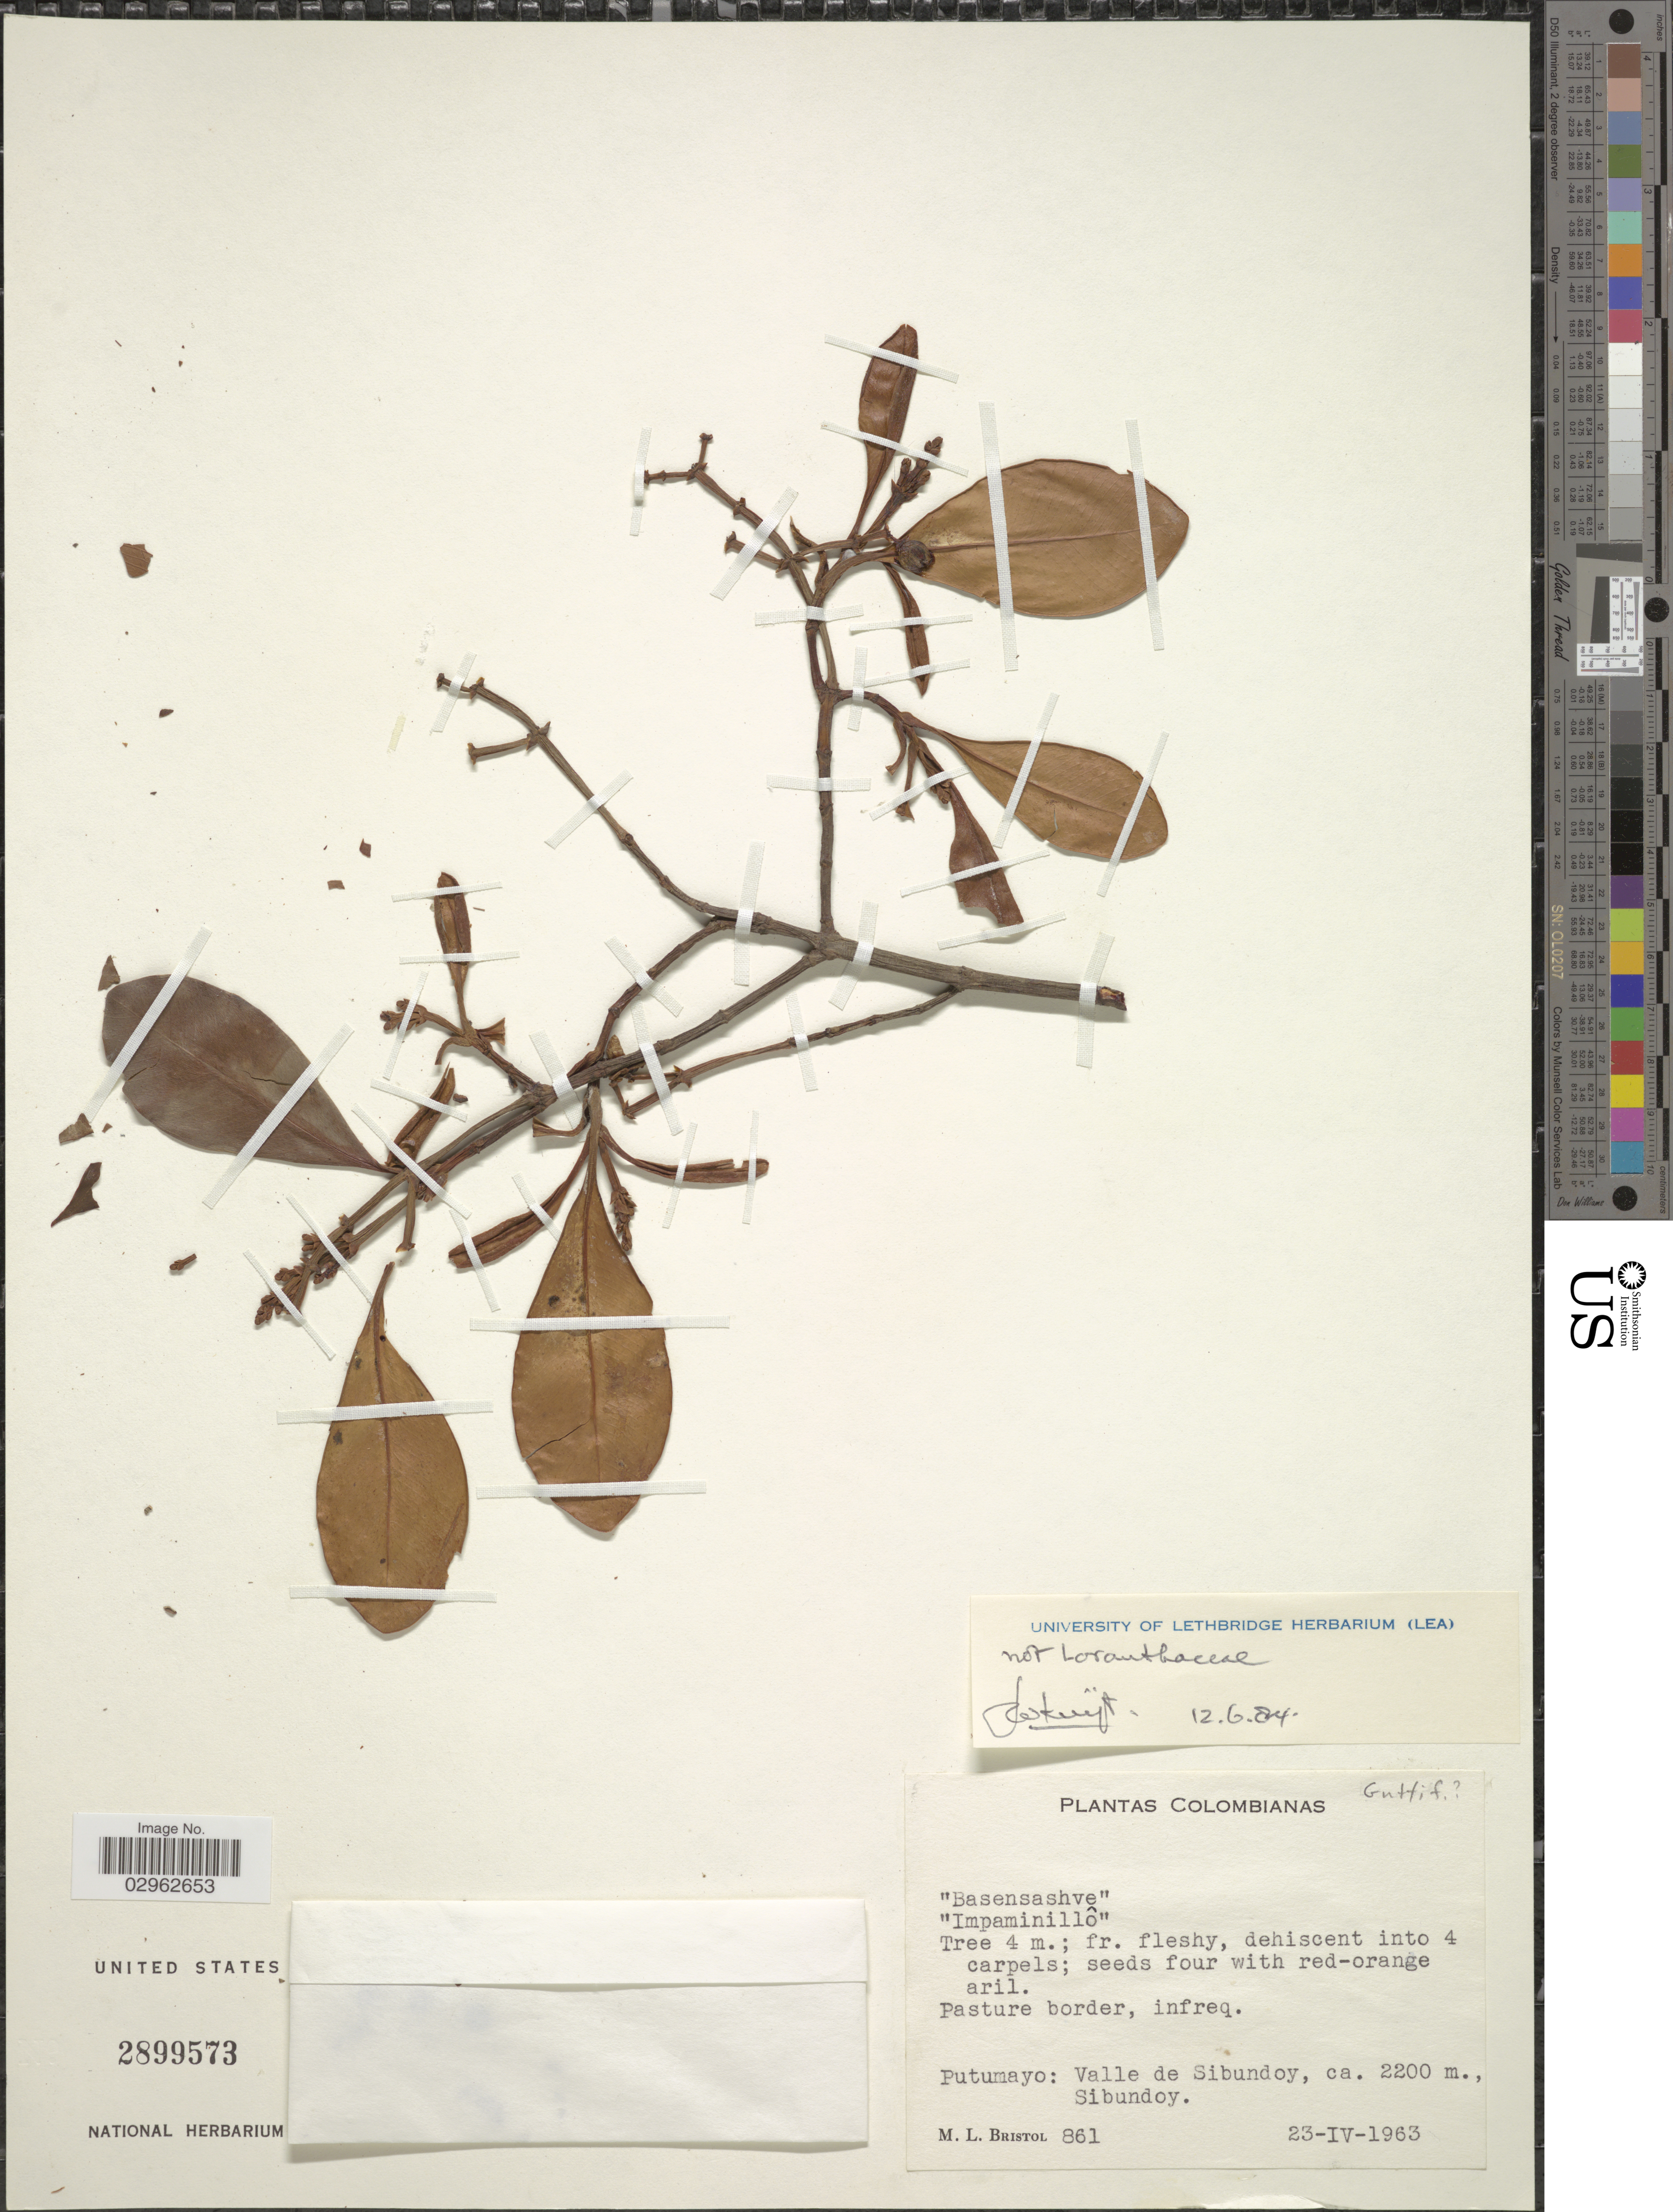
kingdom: Plantae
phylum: Tracheophyta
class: Magnoliopsida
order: Malpighiales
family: Clusiaceae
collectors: M. L. Bristol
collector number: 861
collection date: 1963-04-23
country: Colombia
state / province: Putumayo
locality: Valle de Sibundoy, Sibundoy.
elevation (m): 2200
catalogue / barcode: US 2899573